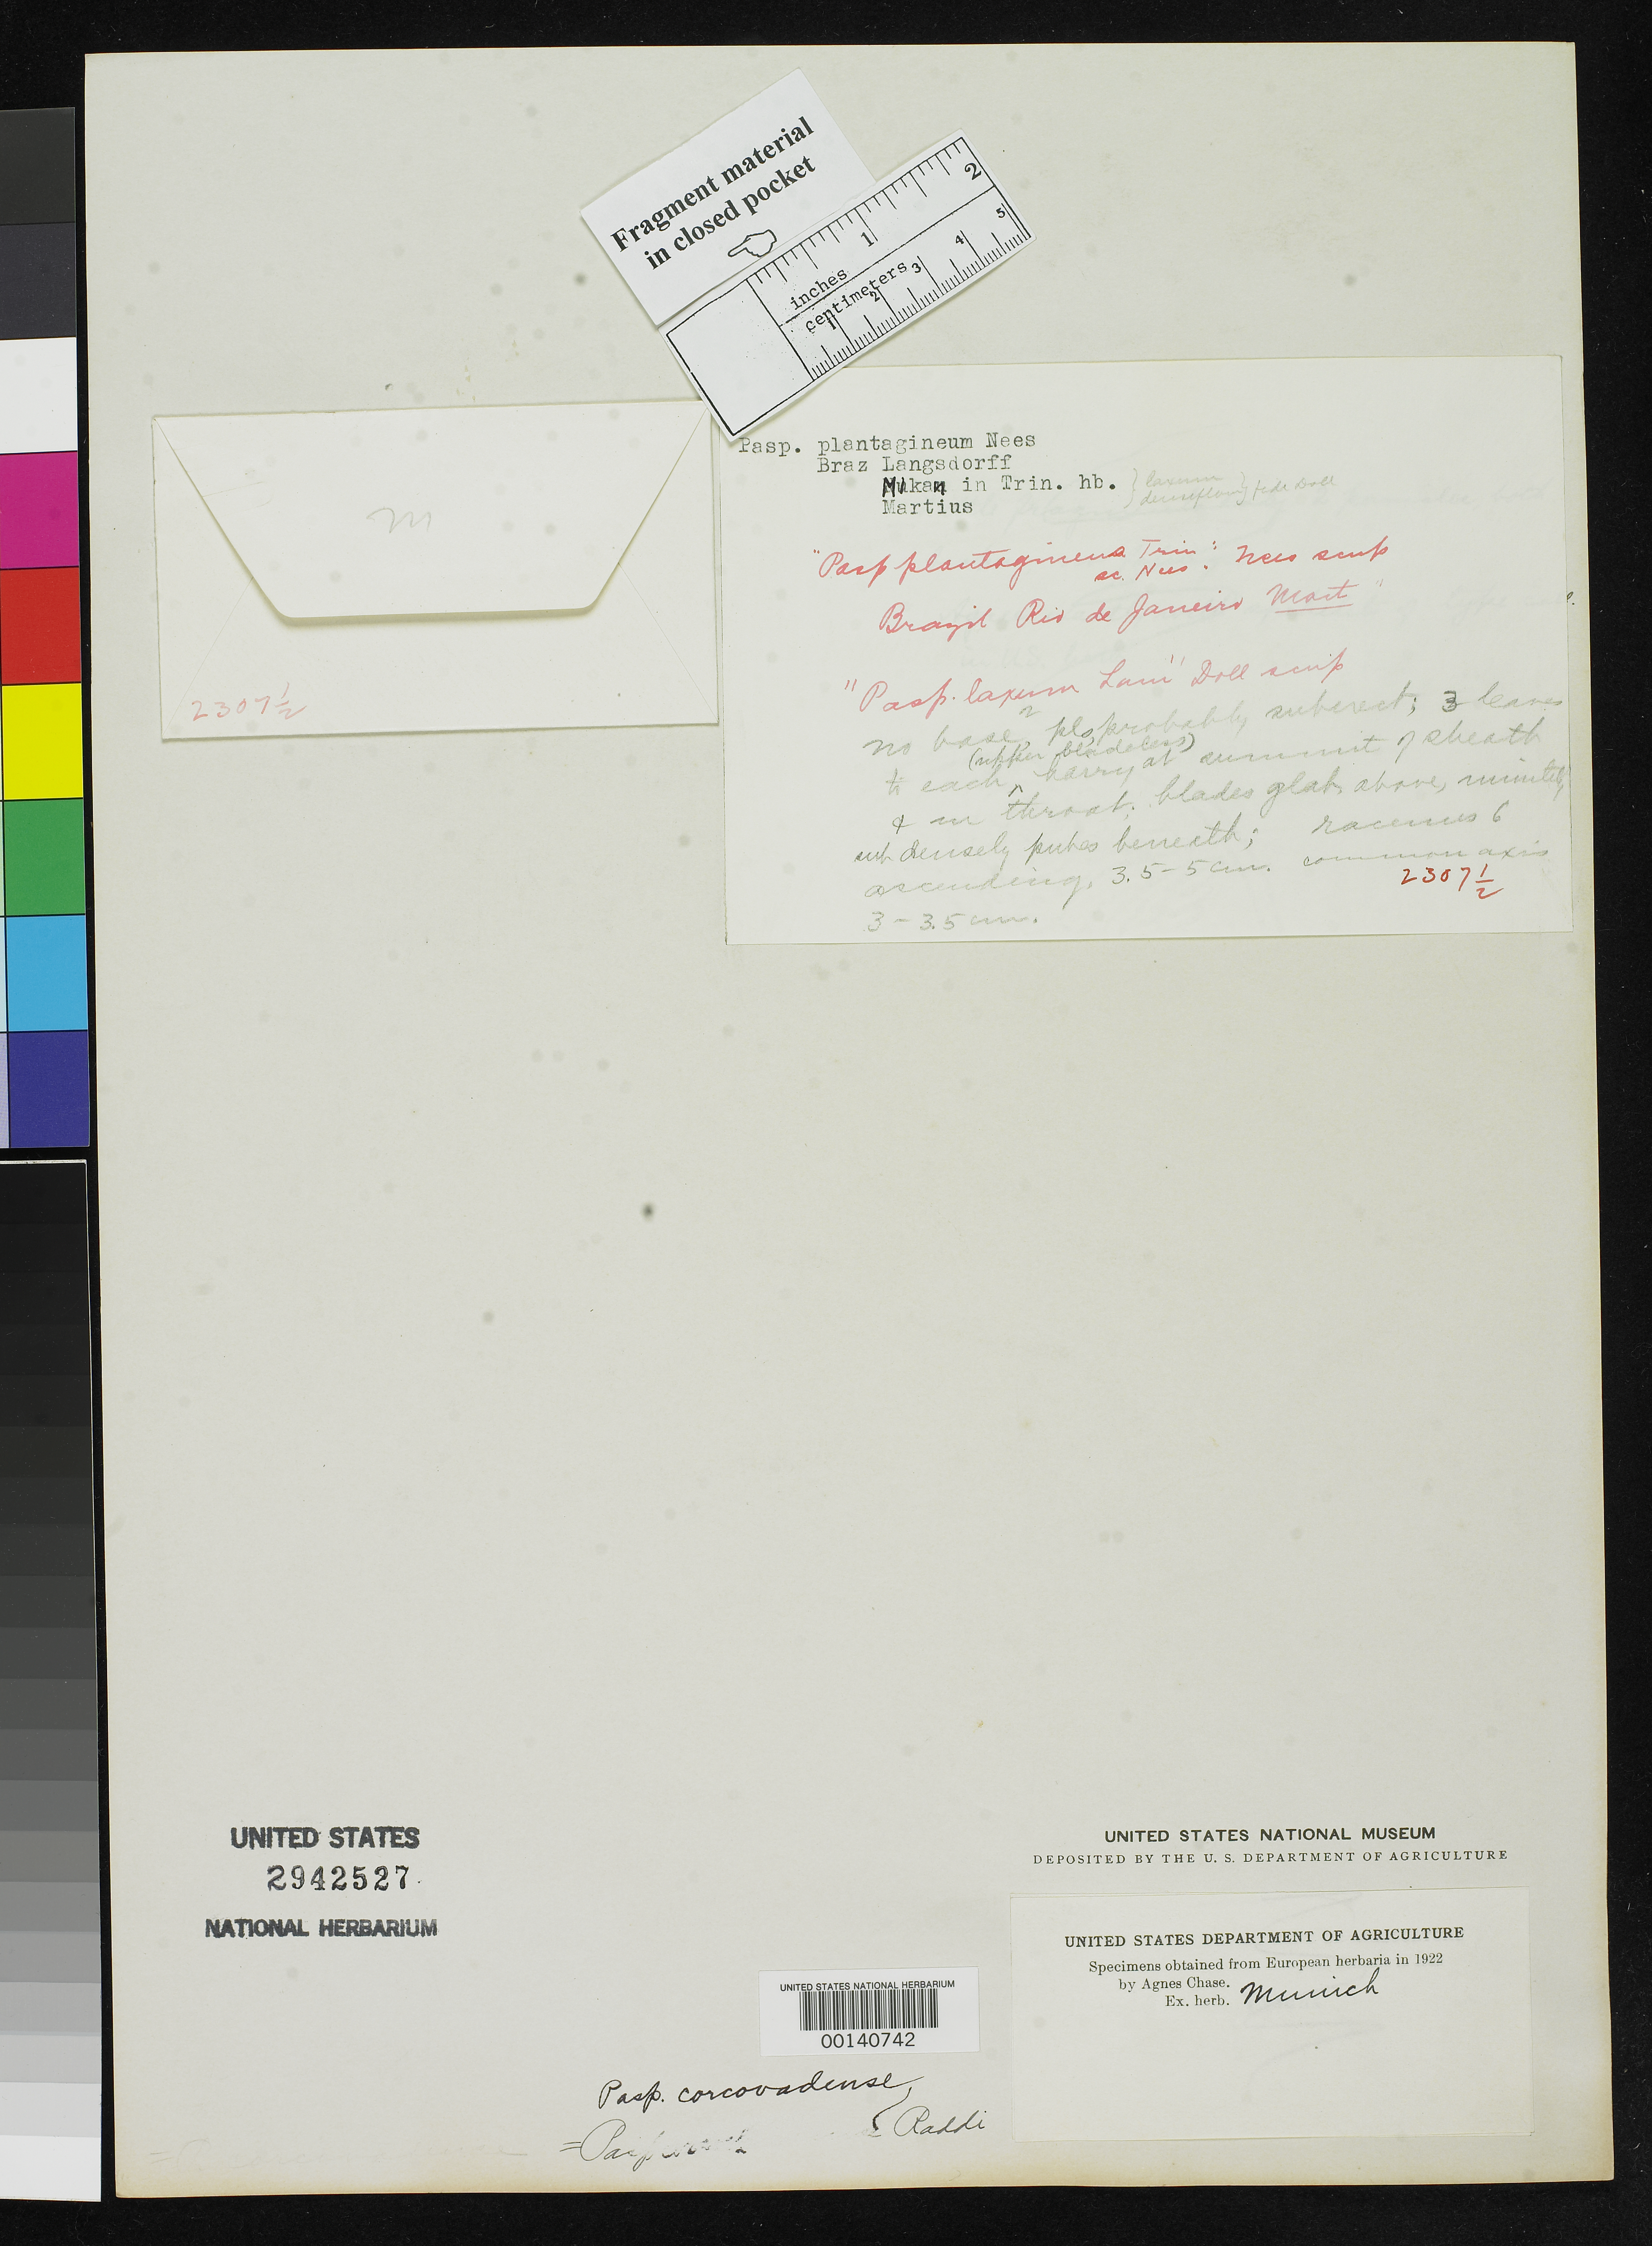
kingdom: Plantae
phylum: Tracheophyta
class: Liliopsida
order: Poales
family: Poaceae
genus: Paspalum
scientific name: Paspalum plantagineum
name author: Nees in Mart.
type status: Type Fragment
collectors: G. H. von Langsdorff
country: Brazil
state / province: Minas Gerais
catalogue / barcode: US 2942527